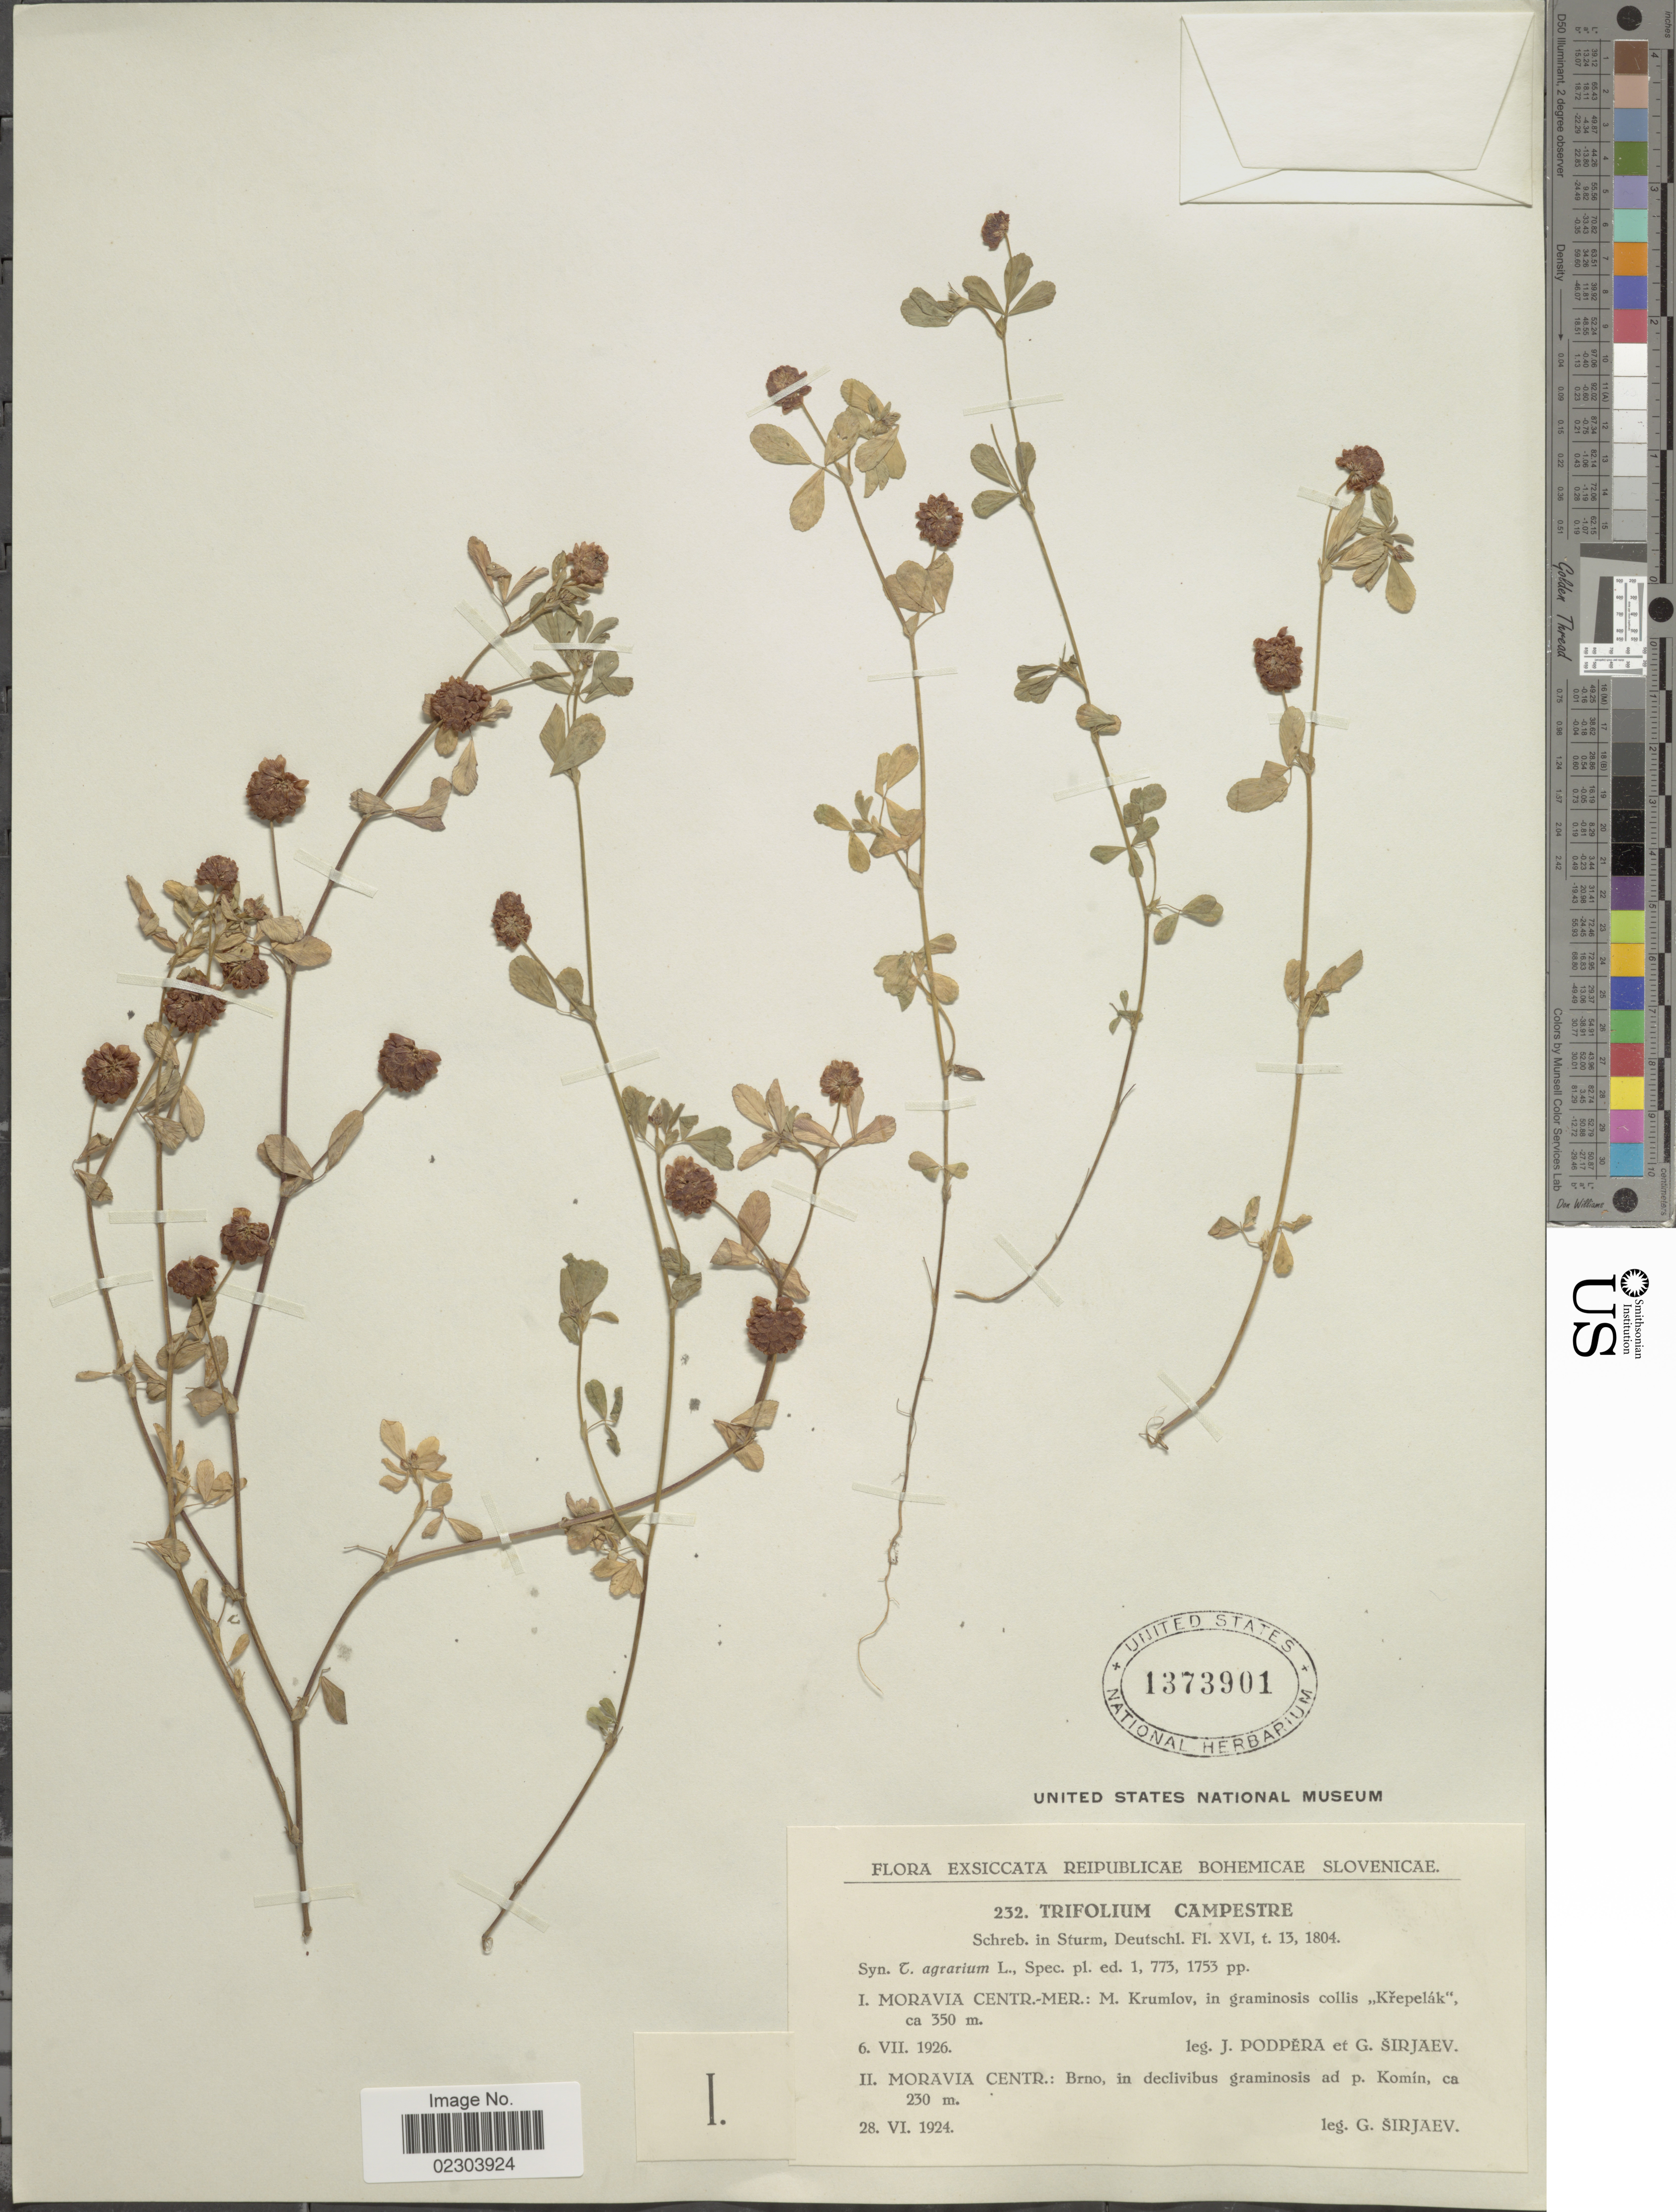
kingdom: Plantae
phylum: Tracheophyta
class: Magnoliopsida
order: Fabales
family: Fabaceae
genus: Trifolium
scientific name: Trifolium campestre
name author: Schreb.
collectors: G. Širjaev, J. Podpera & G. Širjaev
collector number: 232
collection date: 1924-06-28/1926-07-06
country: Czechia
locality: Moravia Centr. Mer.: M. Krumlov, in graminosis collis Krepelak, Brno, in declivibus graminosis ad p. Komin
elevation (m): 230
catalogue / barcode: US 1373901